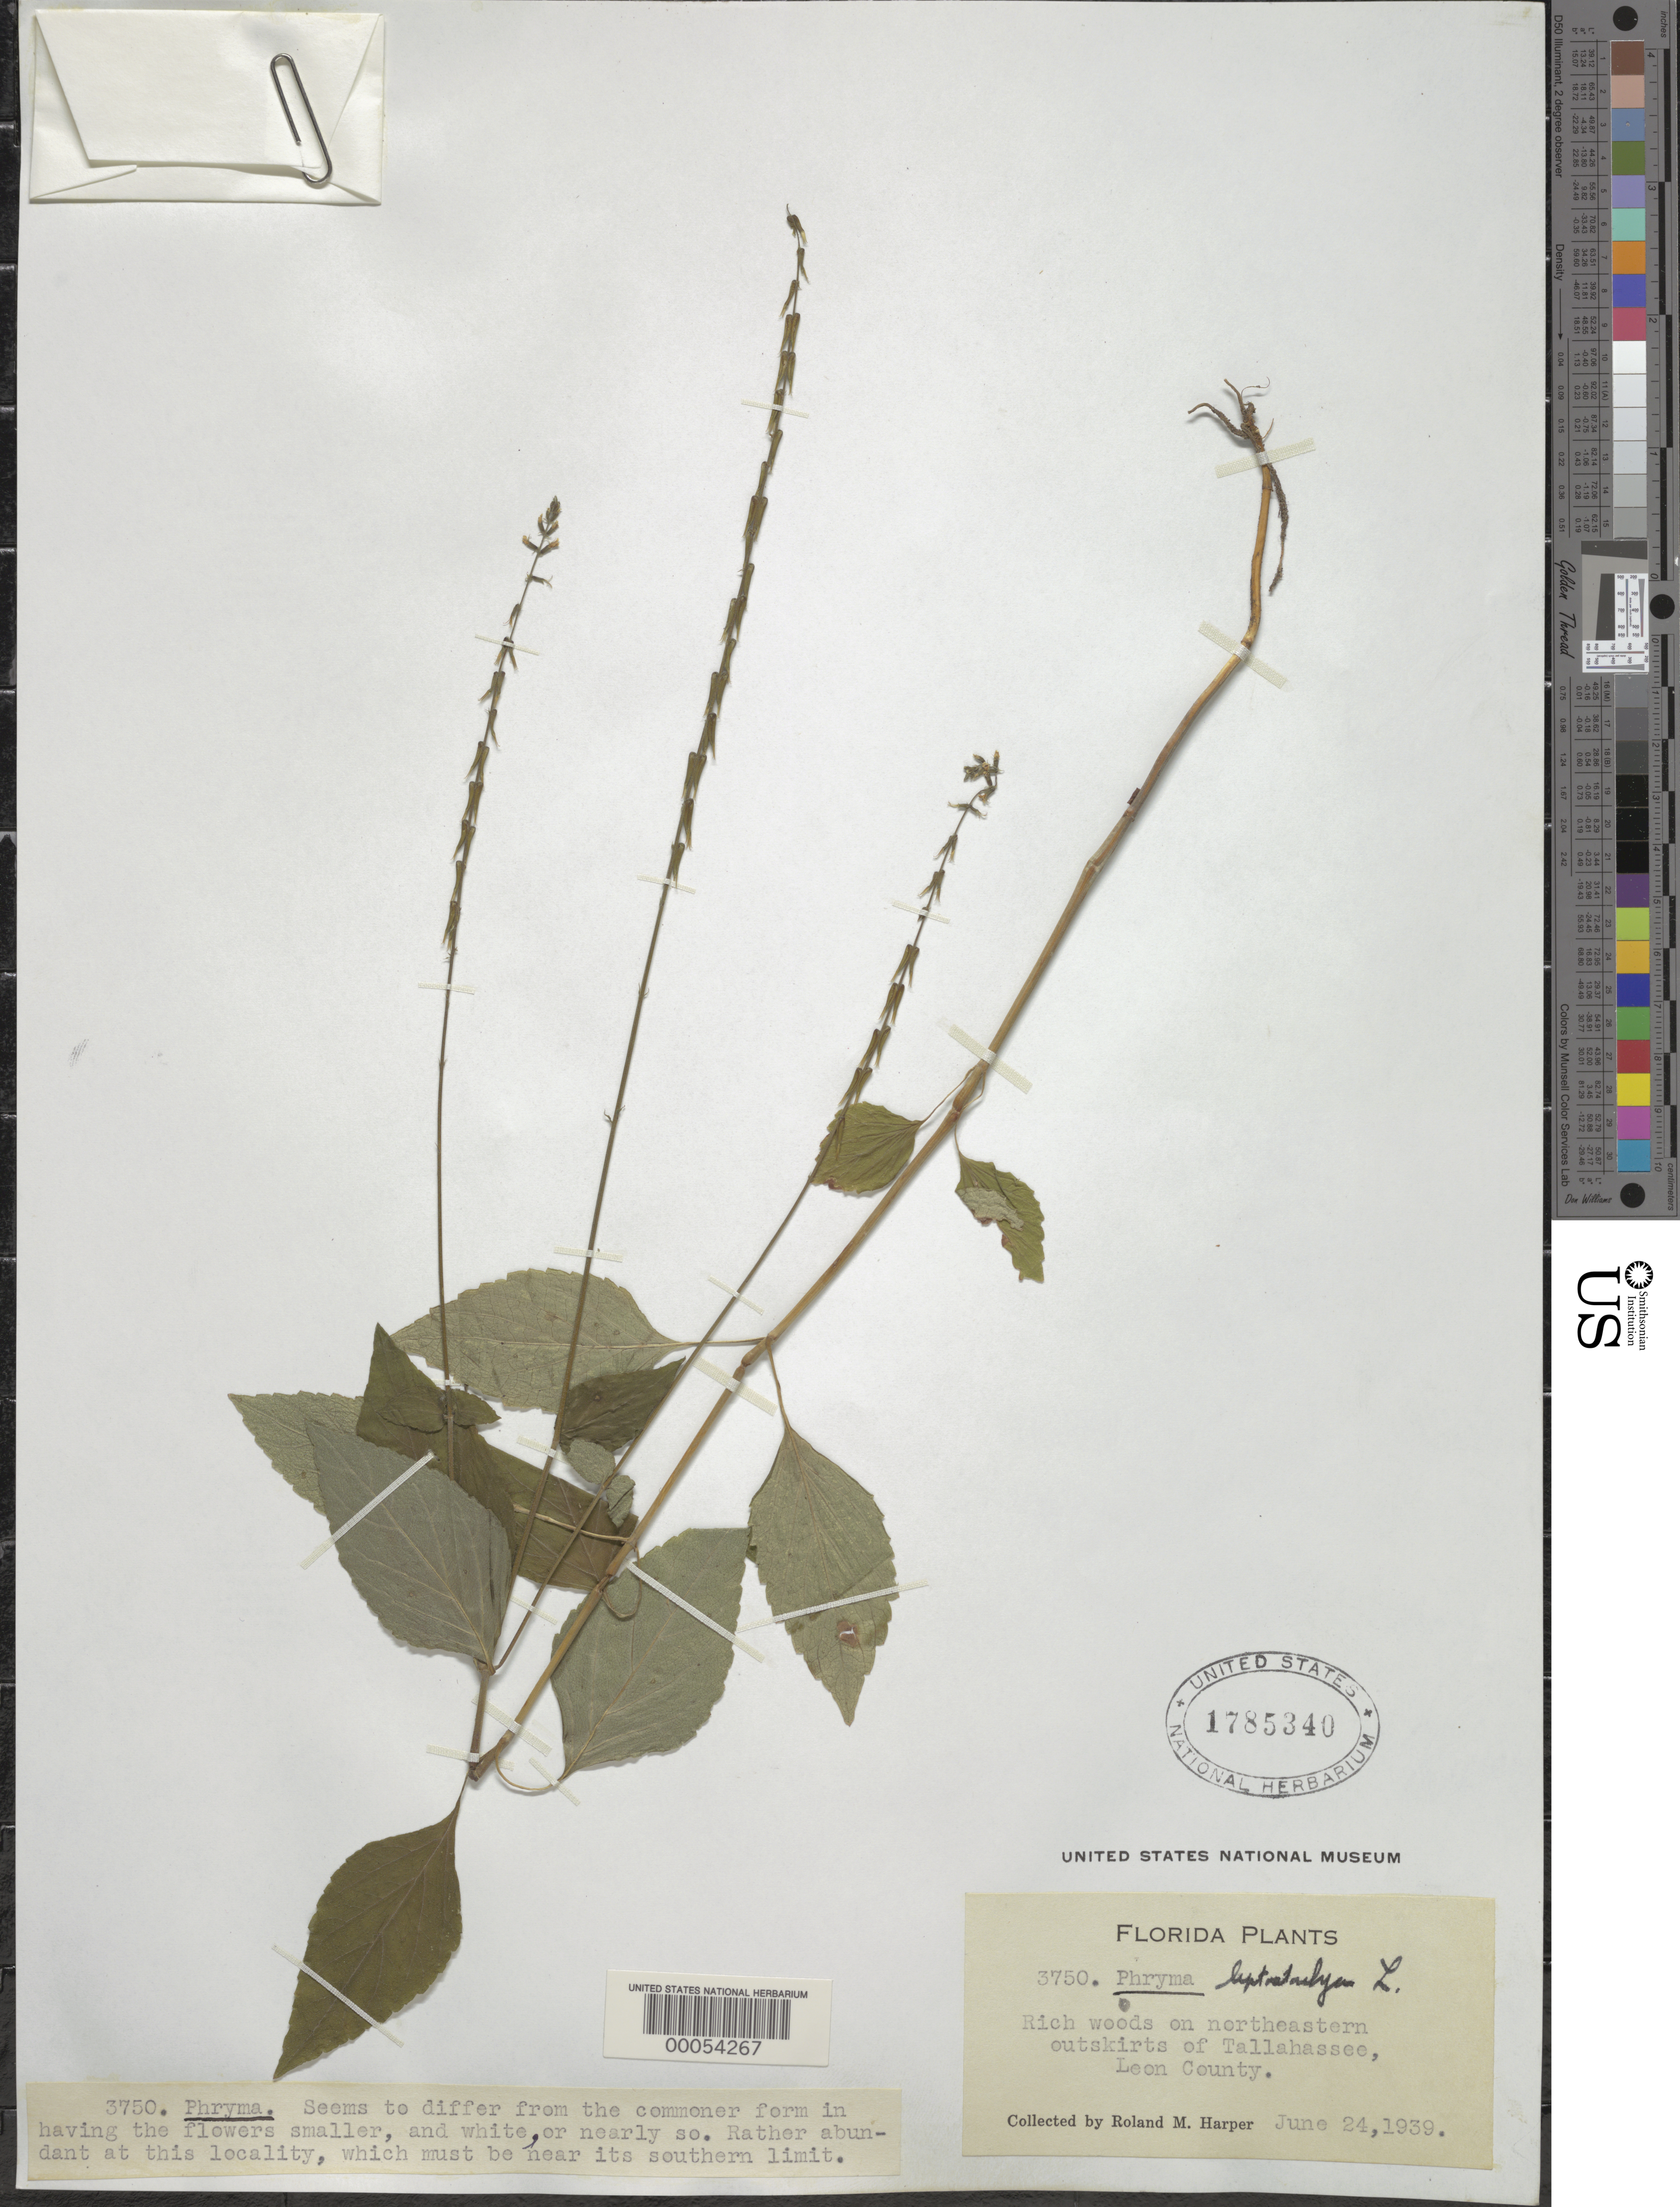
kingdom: Plantae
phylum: Tracheophyta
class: Magnoliopsida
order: Lamiales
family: Phrymaceae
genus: Phryma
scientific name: Phryma leptostachya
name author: L.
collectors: R. M. Harper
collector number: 3750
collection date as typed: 24 Jun 1939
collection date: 1939-06-24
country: United States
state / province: Florida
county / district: Leon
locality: Northeastern outskirts of tallahassee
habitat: In rich woods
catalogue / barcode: US 1785340